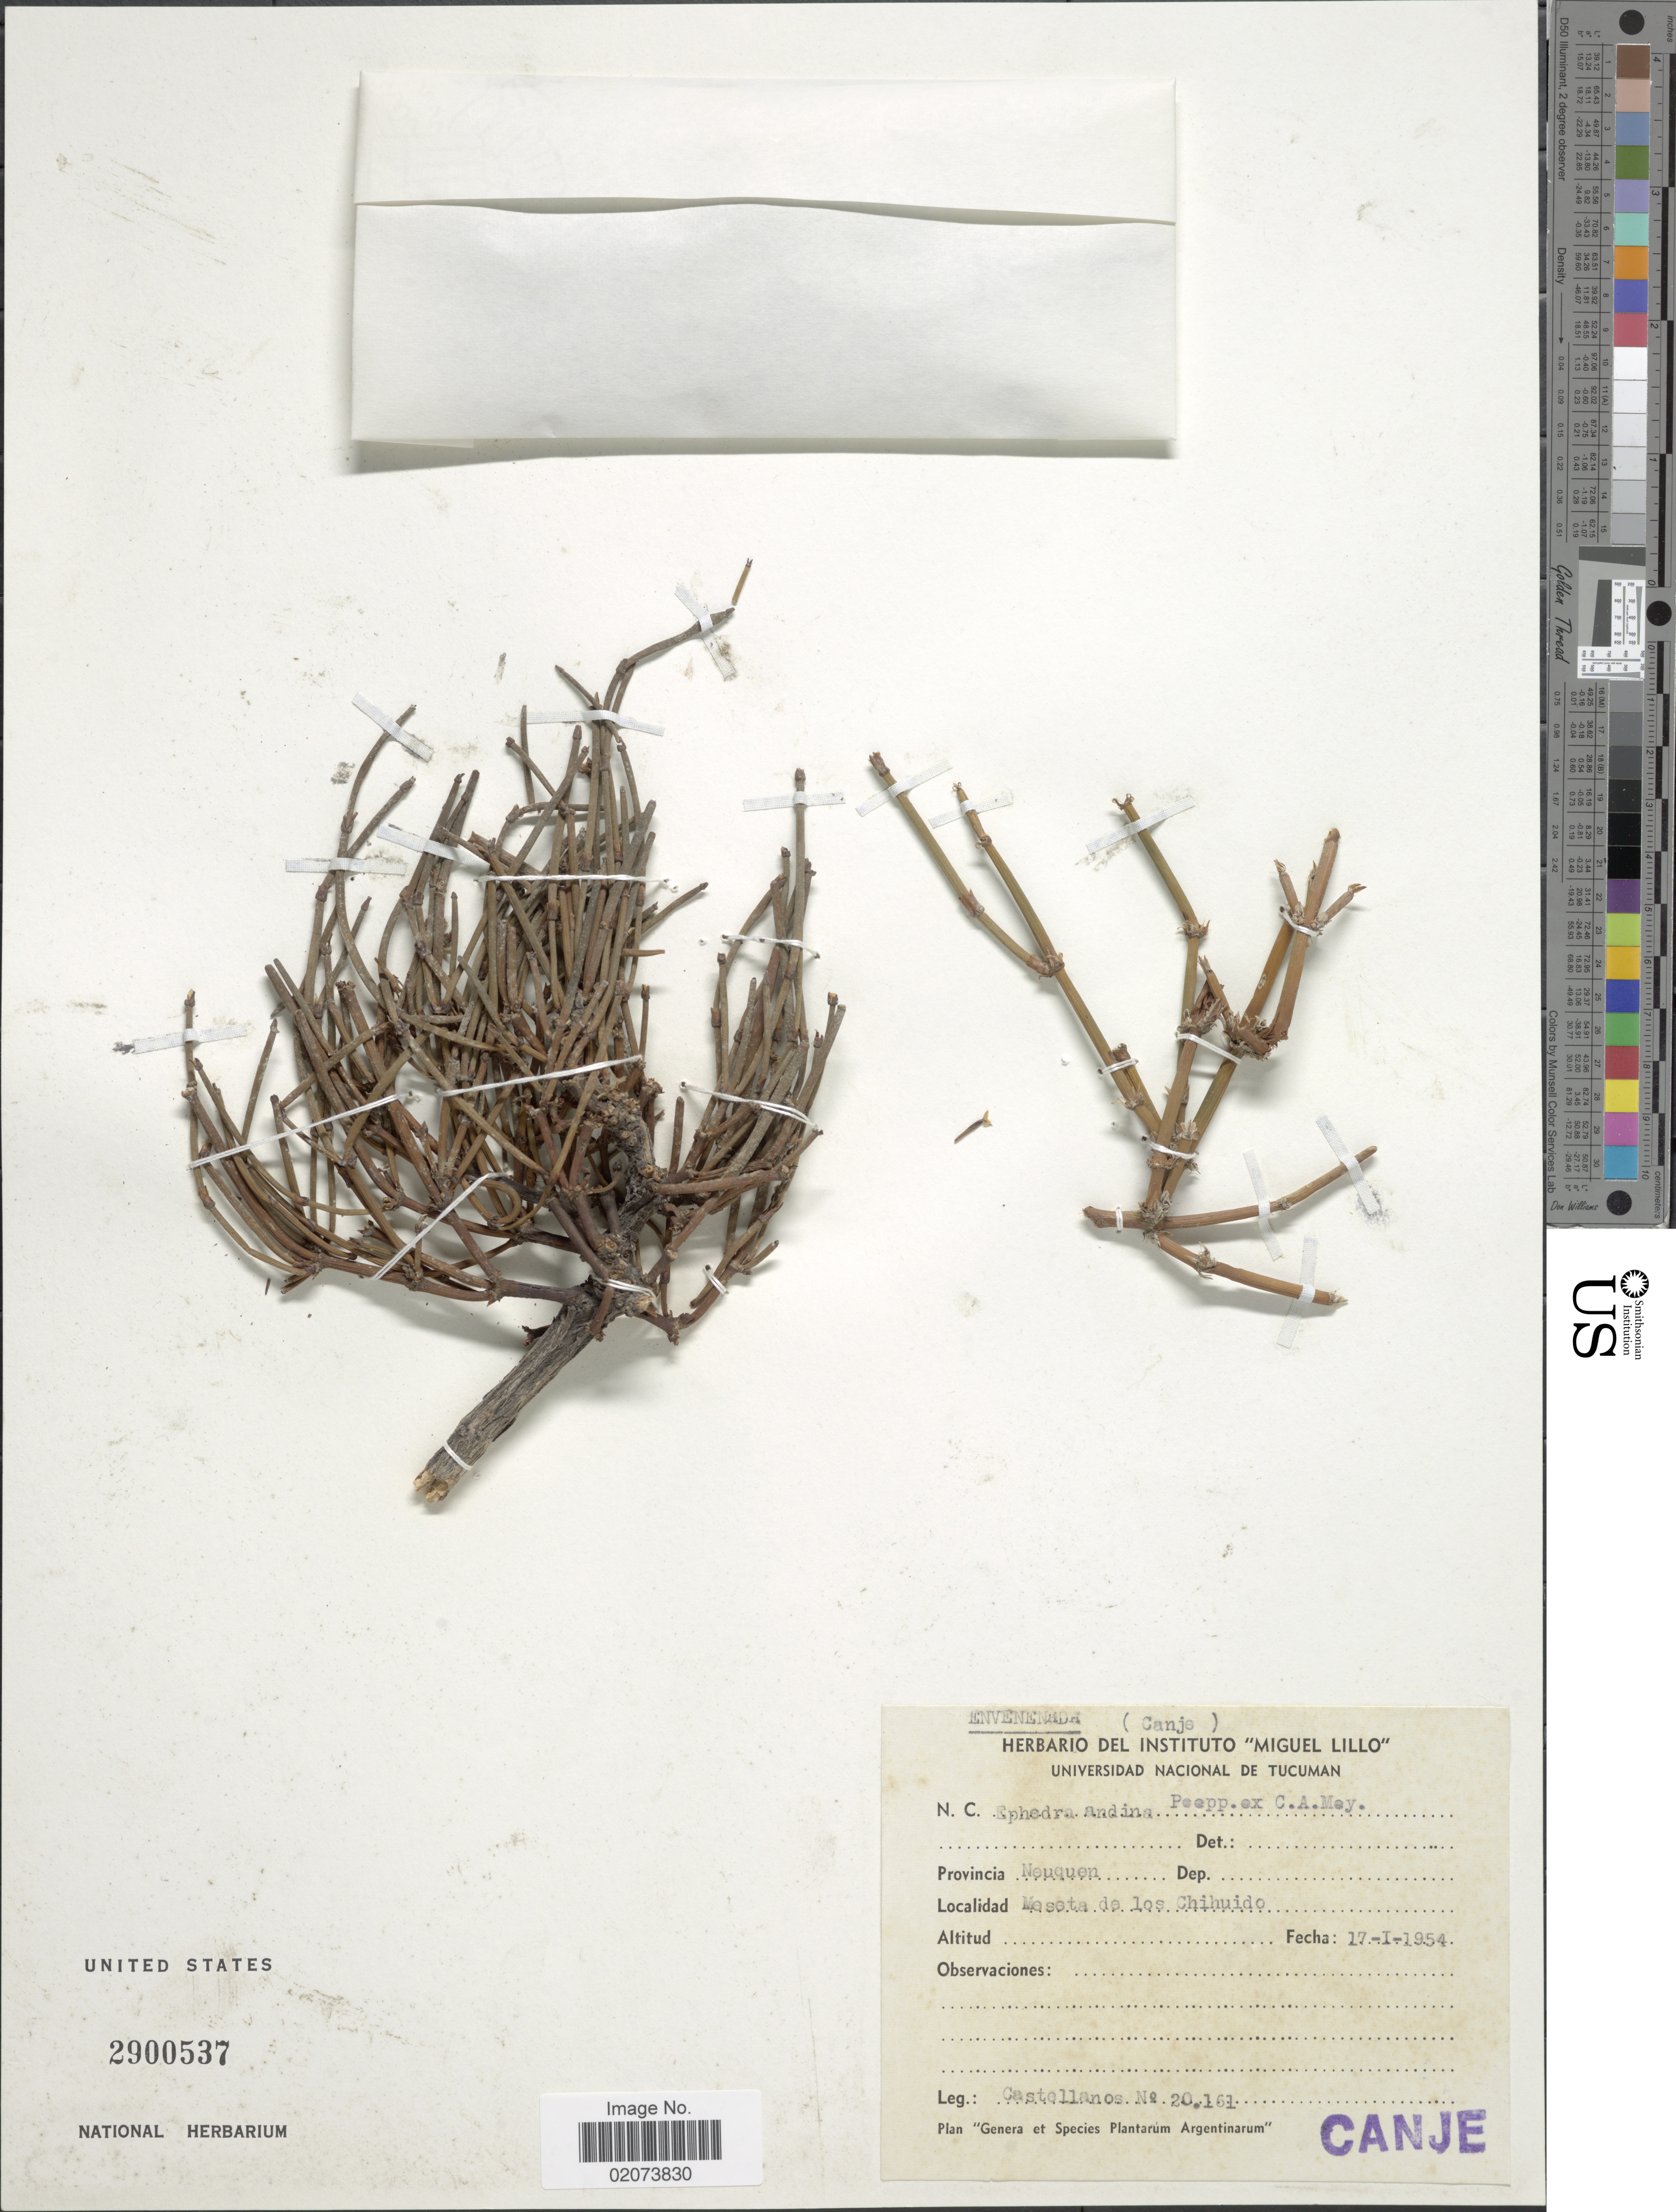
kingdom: Plantae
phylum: Tracheophyta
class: Gnetopsida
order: Ephedrales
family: Ephedraceae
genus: Ephedra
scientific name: Ephedra americana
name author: Humb. & Bonpl. ex Willd.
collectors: -- Castellanos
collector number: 20161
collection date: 1954-01-17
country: Argentina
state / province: Neuquen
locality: Provincia Neuquen, Meseta de los Chihuido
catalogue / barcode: US 2900537